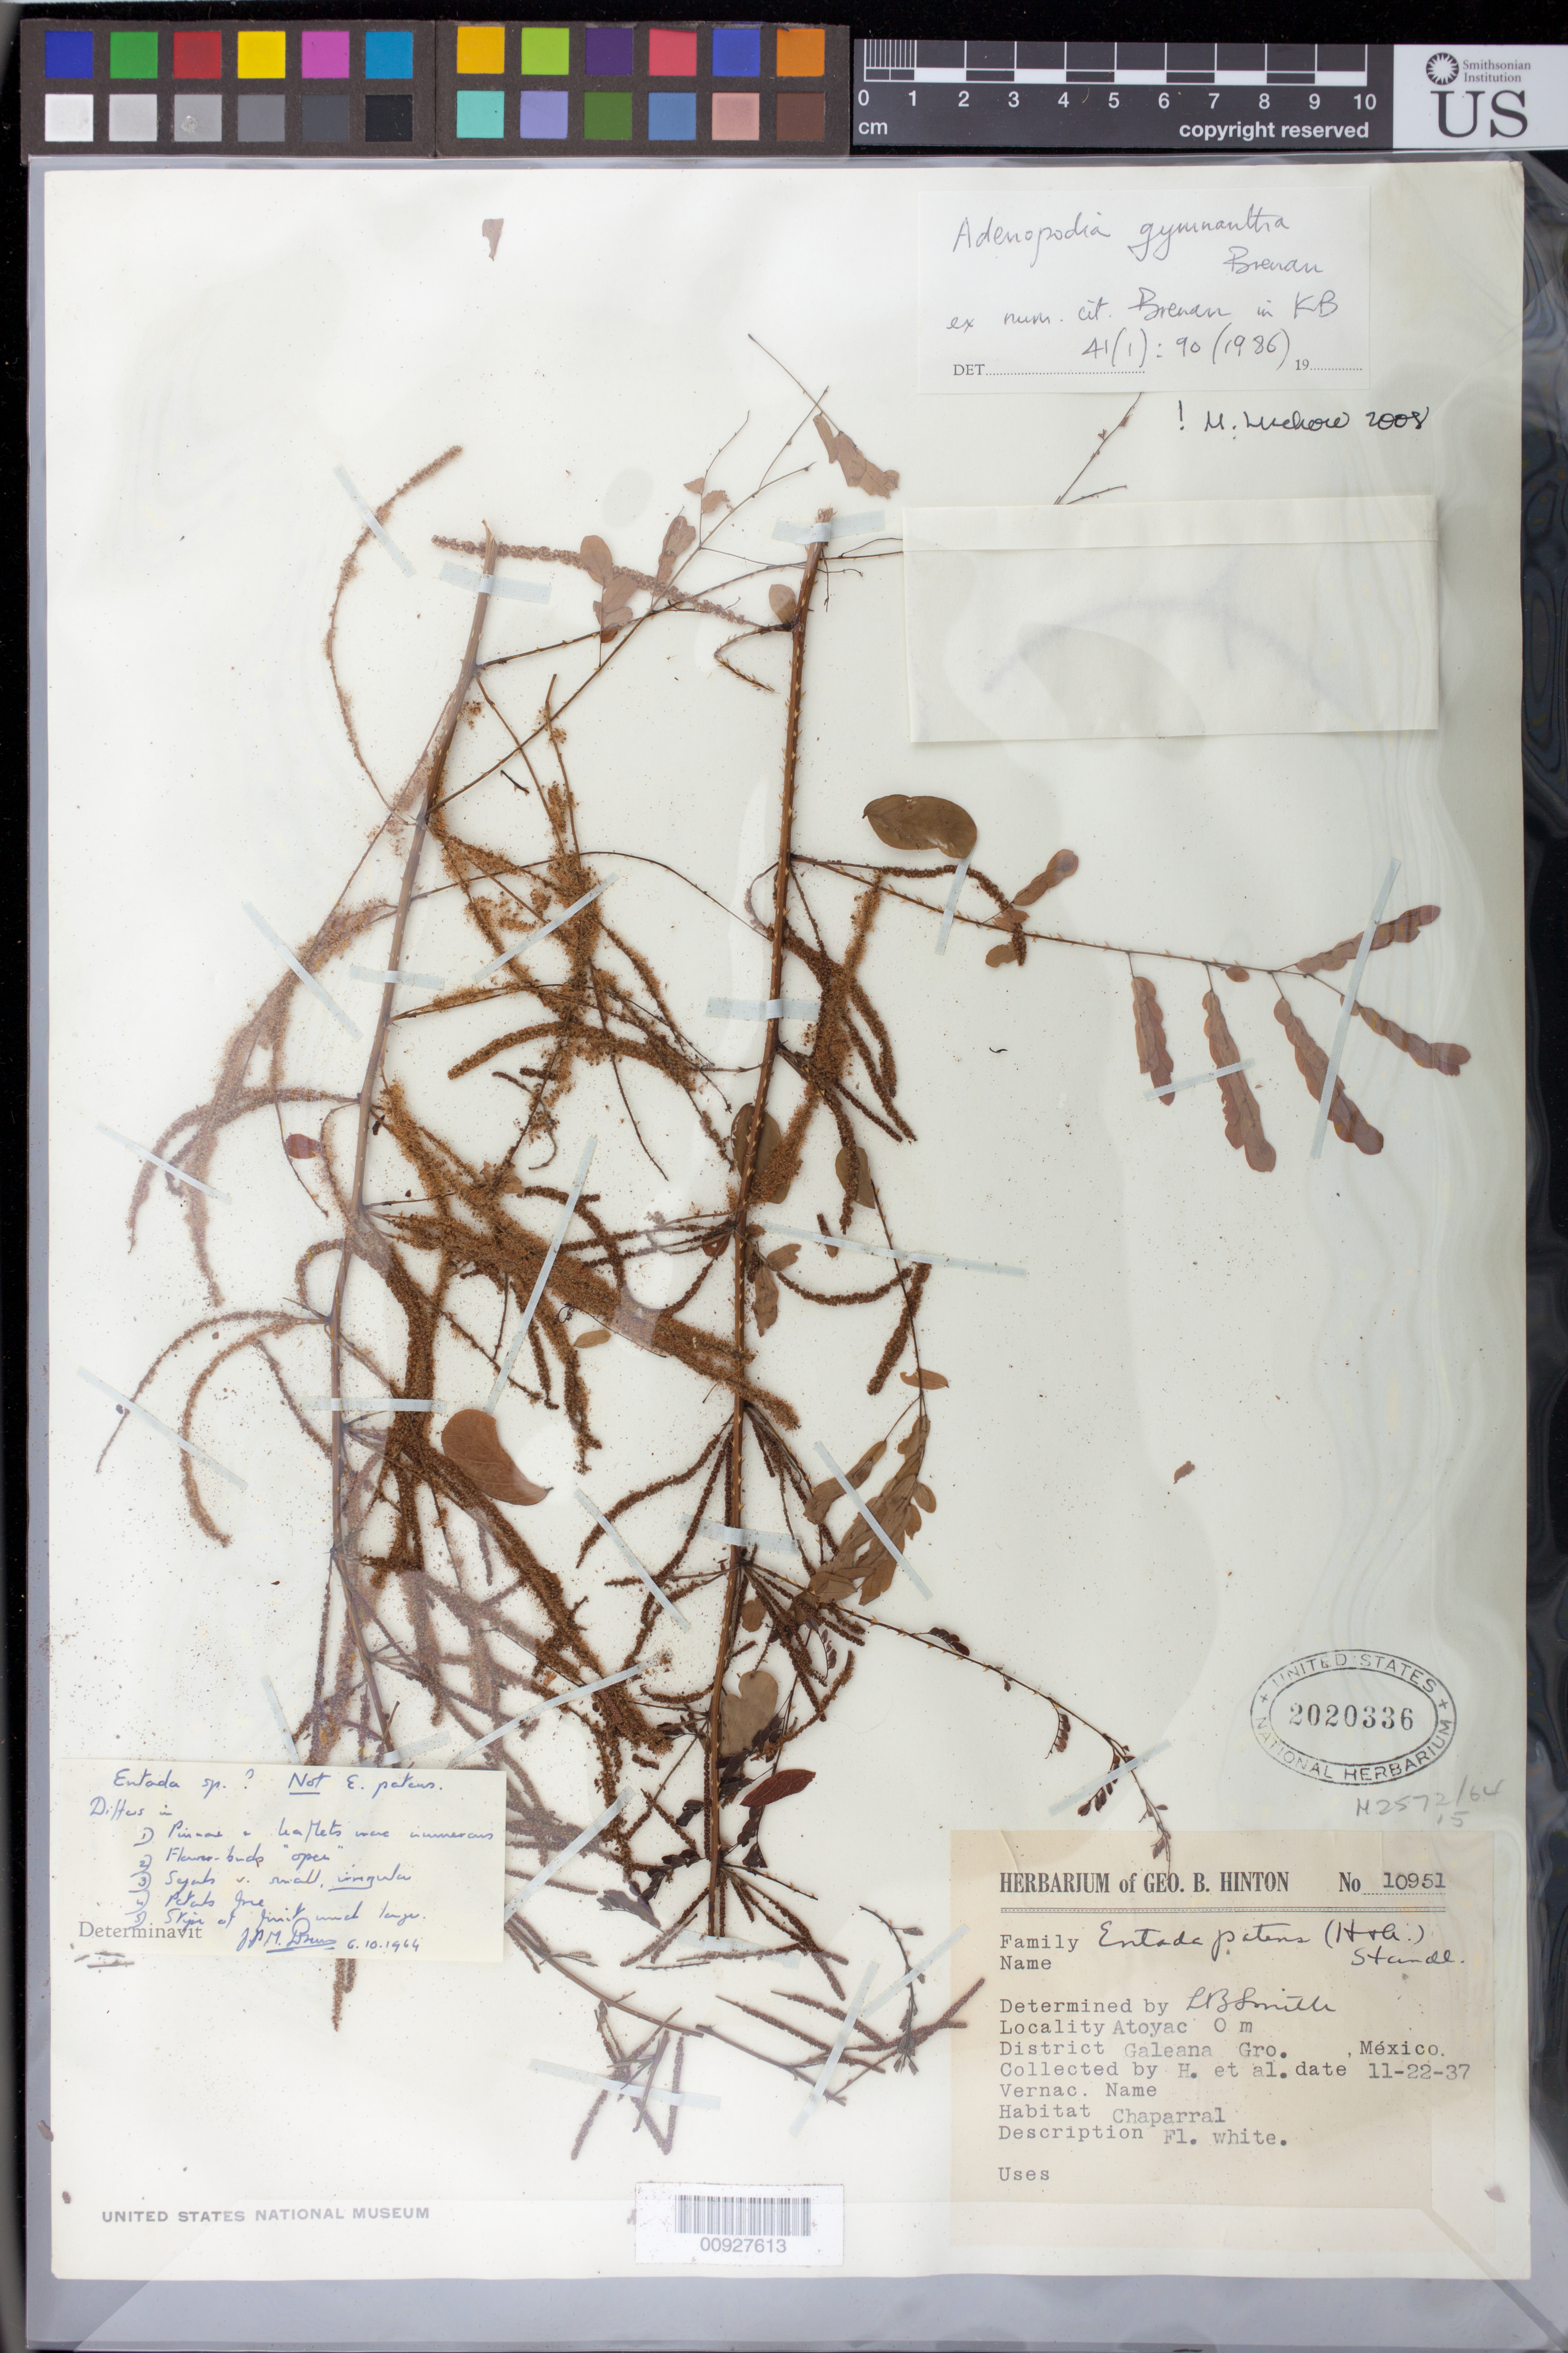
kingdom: Plantae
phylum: Tracheophyta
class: Magnoliopsida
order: Fabales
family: Fabaceae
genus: Entada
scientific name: Entada gymnantha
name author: Brenan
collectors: G. B. Hinton & et al.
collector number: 10951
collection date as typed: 22 Nov 1937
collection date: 1937-11-22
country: Mexico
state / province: Guerrero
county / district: Galeana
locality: Atoyac, District Galeana, Guerrero.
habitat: Chaparral.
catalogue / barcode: US 2020336